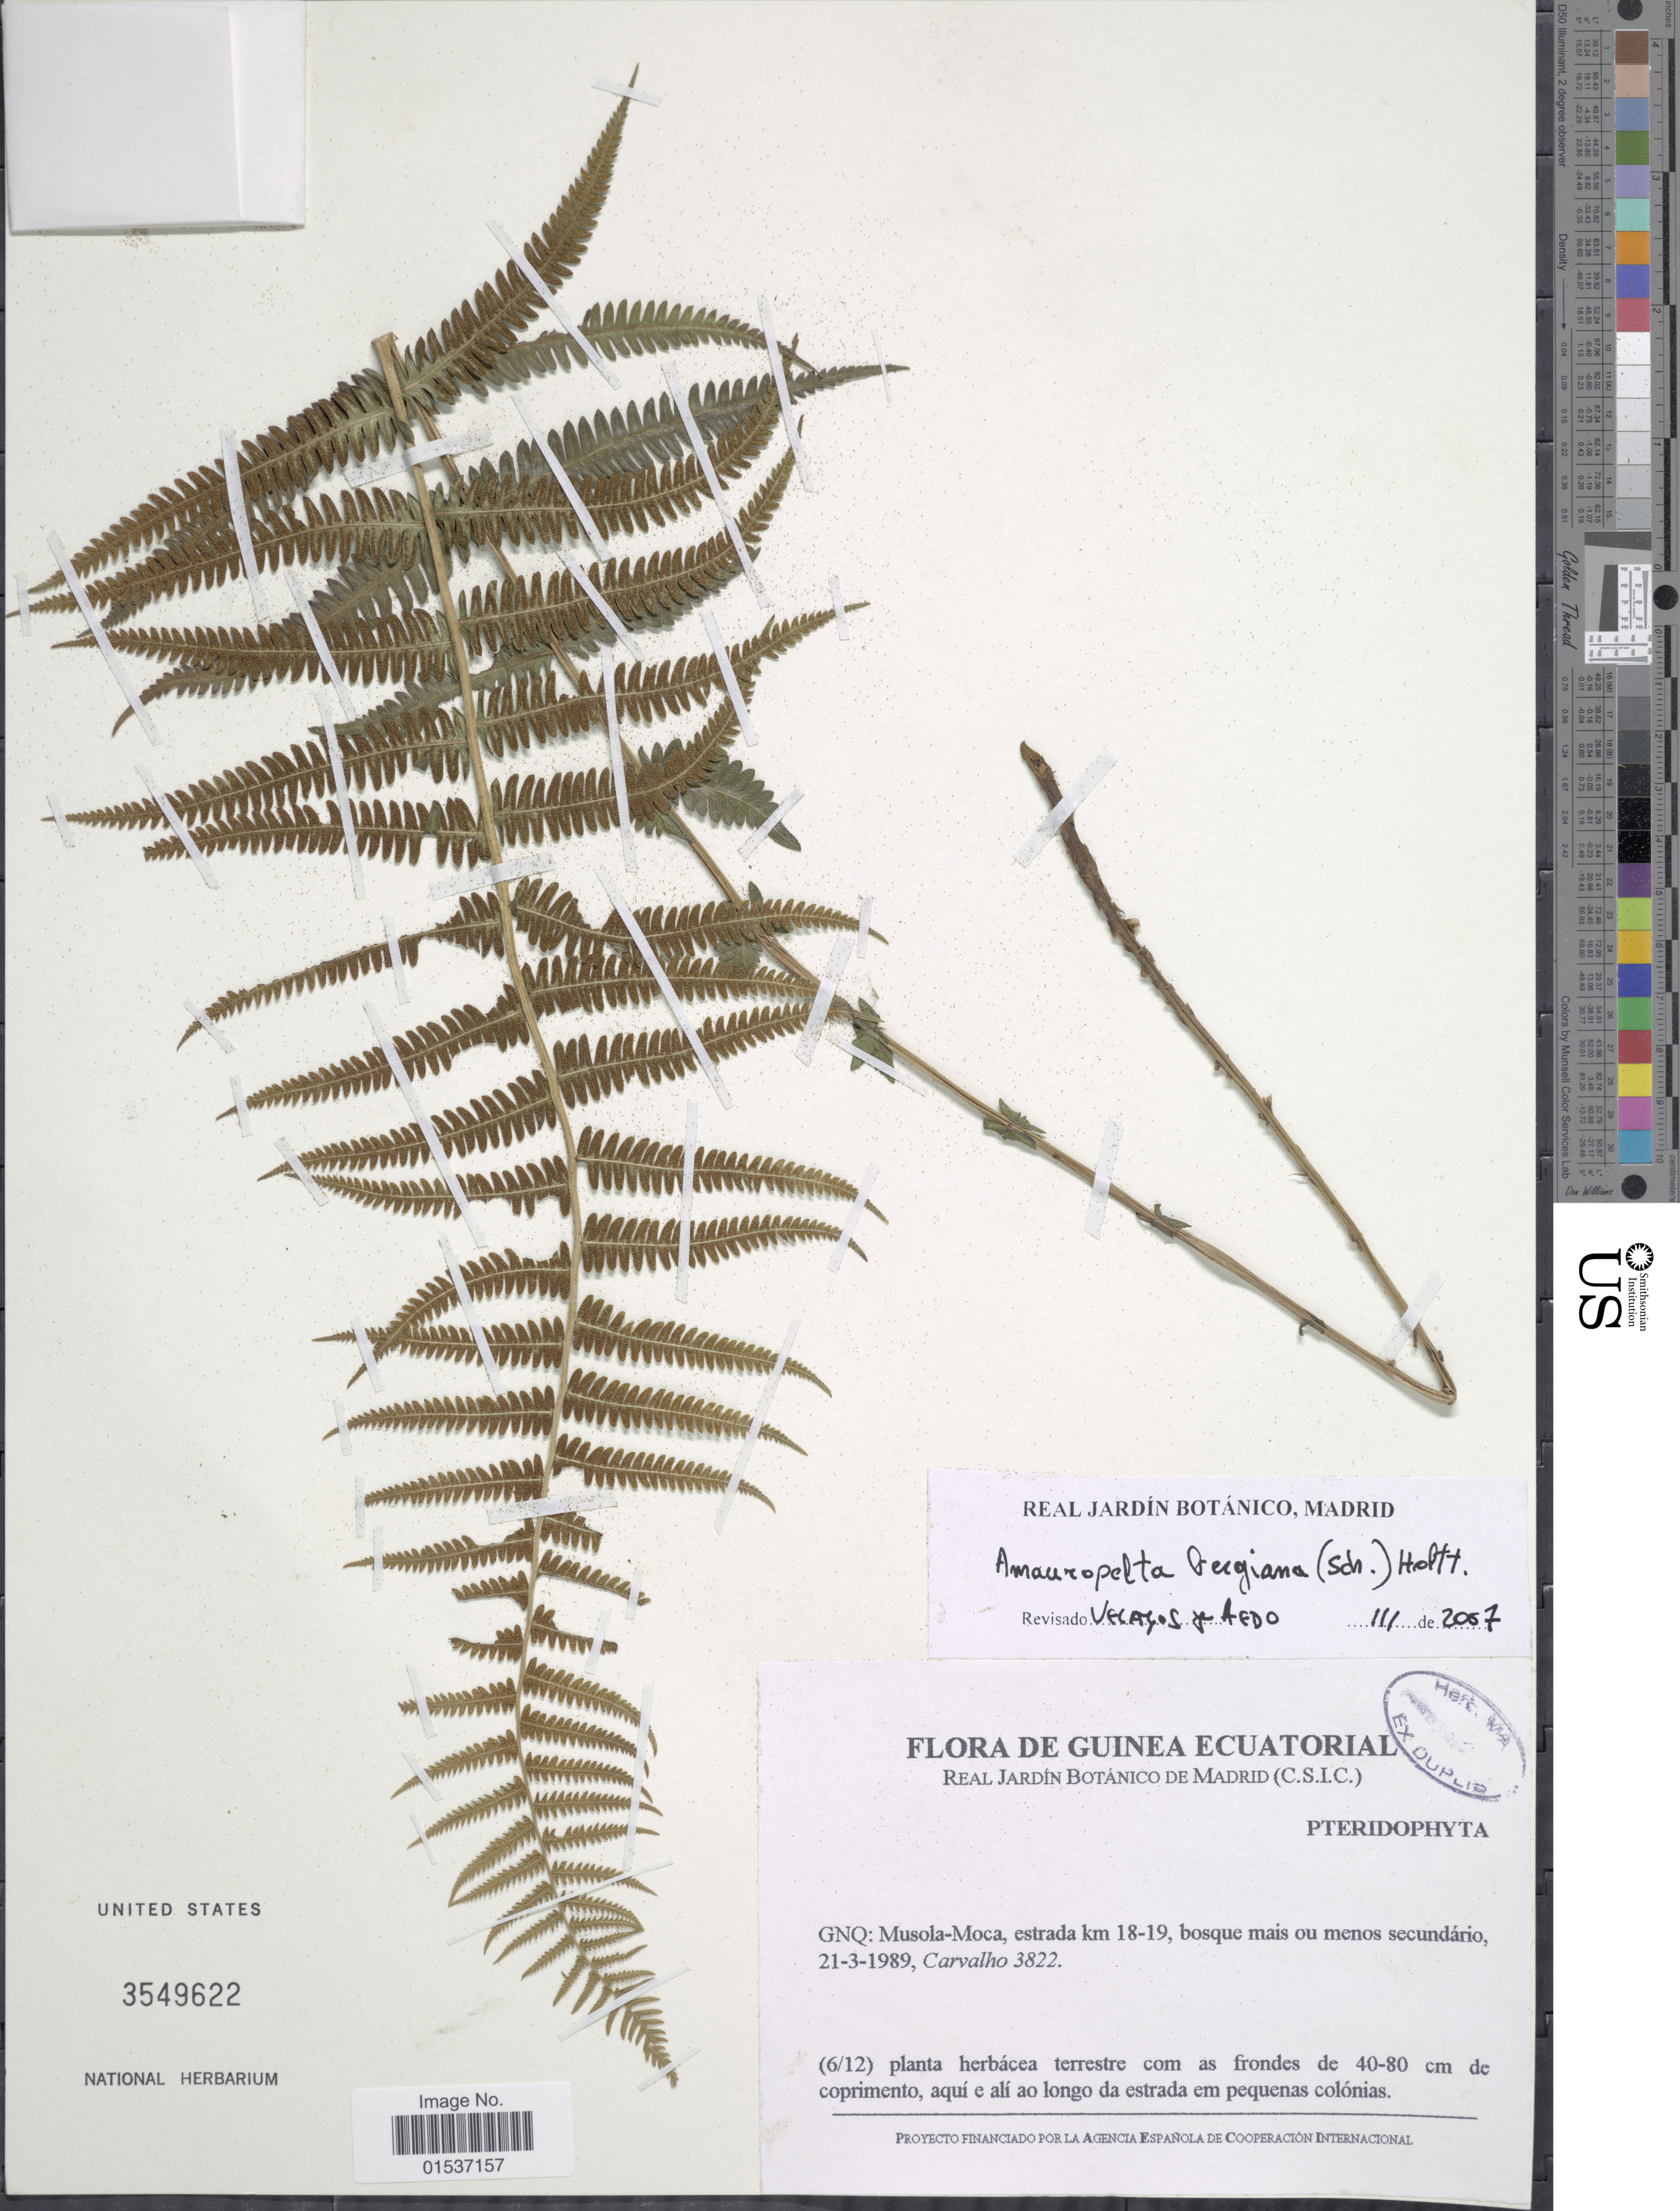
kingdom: Plantae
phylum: Tracheophyta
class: Polypodiopsida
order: Polypodiales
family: Thelypteridaceae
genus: Thelypteris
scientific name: Thelypteris bergiana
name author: (Schltdl.) Ching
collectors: Carvalho, --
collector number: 3822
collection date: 1989-03-21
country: Equatorial Guinea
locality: Guinea Ecuatorial. GNQ: Musola-Moca, estrada km 18-19, bosque mais ou menos secundario.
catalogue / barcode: US 3549622